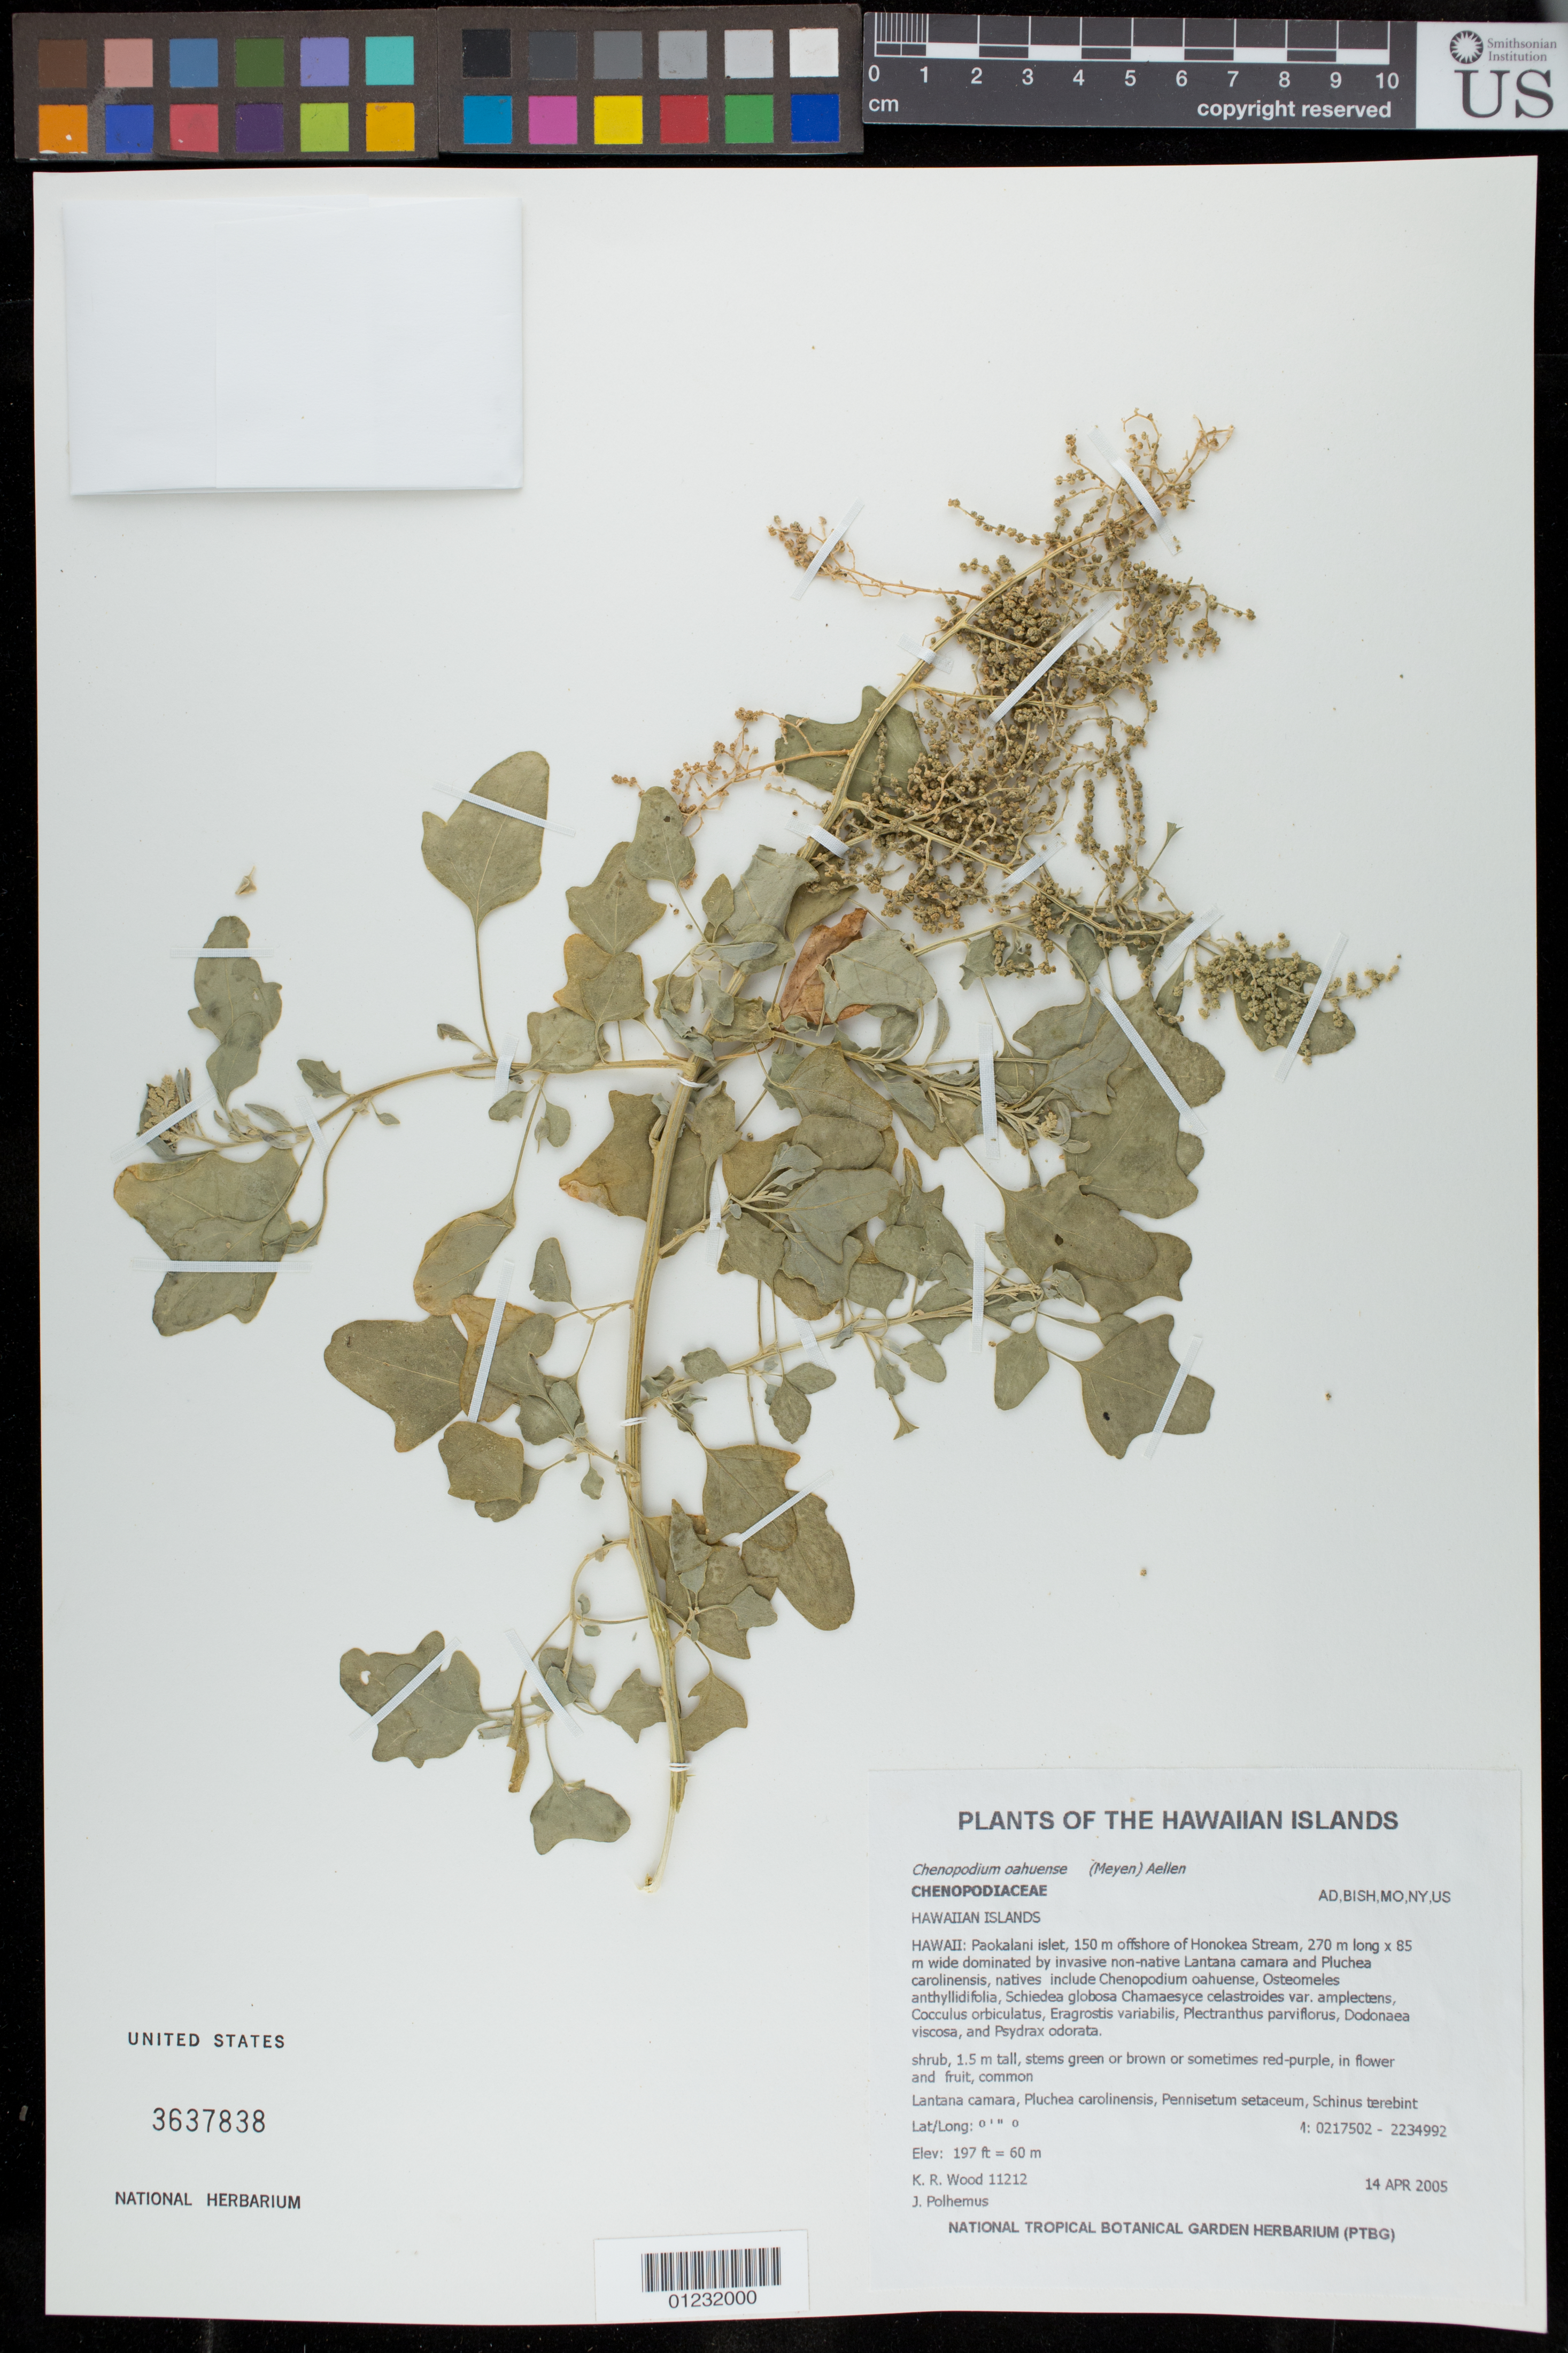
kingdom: Plantae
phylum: Tracheophyta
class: Magnoliopsida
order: Caryophyllales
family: Amaranthaceae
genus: Chenopodium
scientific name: Chenopodium oahuense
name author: (Meyen) Aellen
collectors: K. R. Wood & J. Polhemus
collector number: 11212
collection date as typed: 14 Apr 2005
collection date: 2005-04-14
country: United States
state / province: Hawaii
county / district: Hawaii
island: Hawaii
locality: Paokalani Islet, 150 m offshore of Honokea Stream.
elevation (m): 60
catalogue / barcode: US 3637838